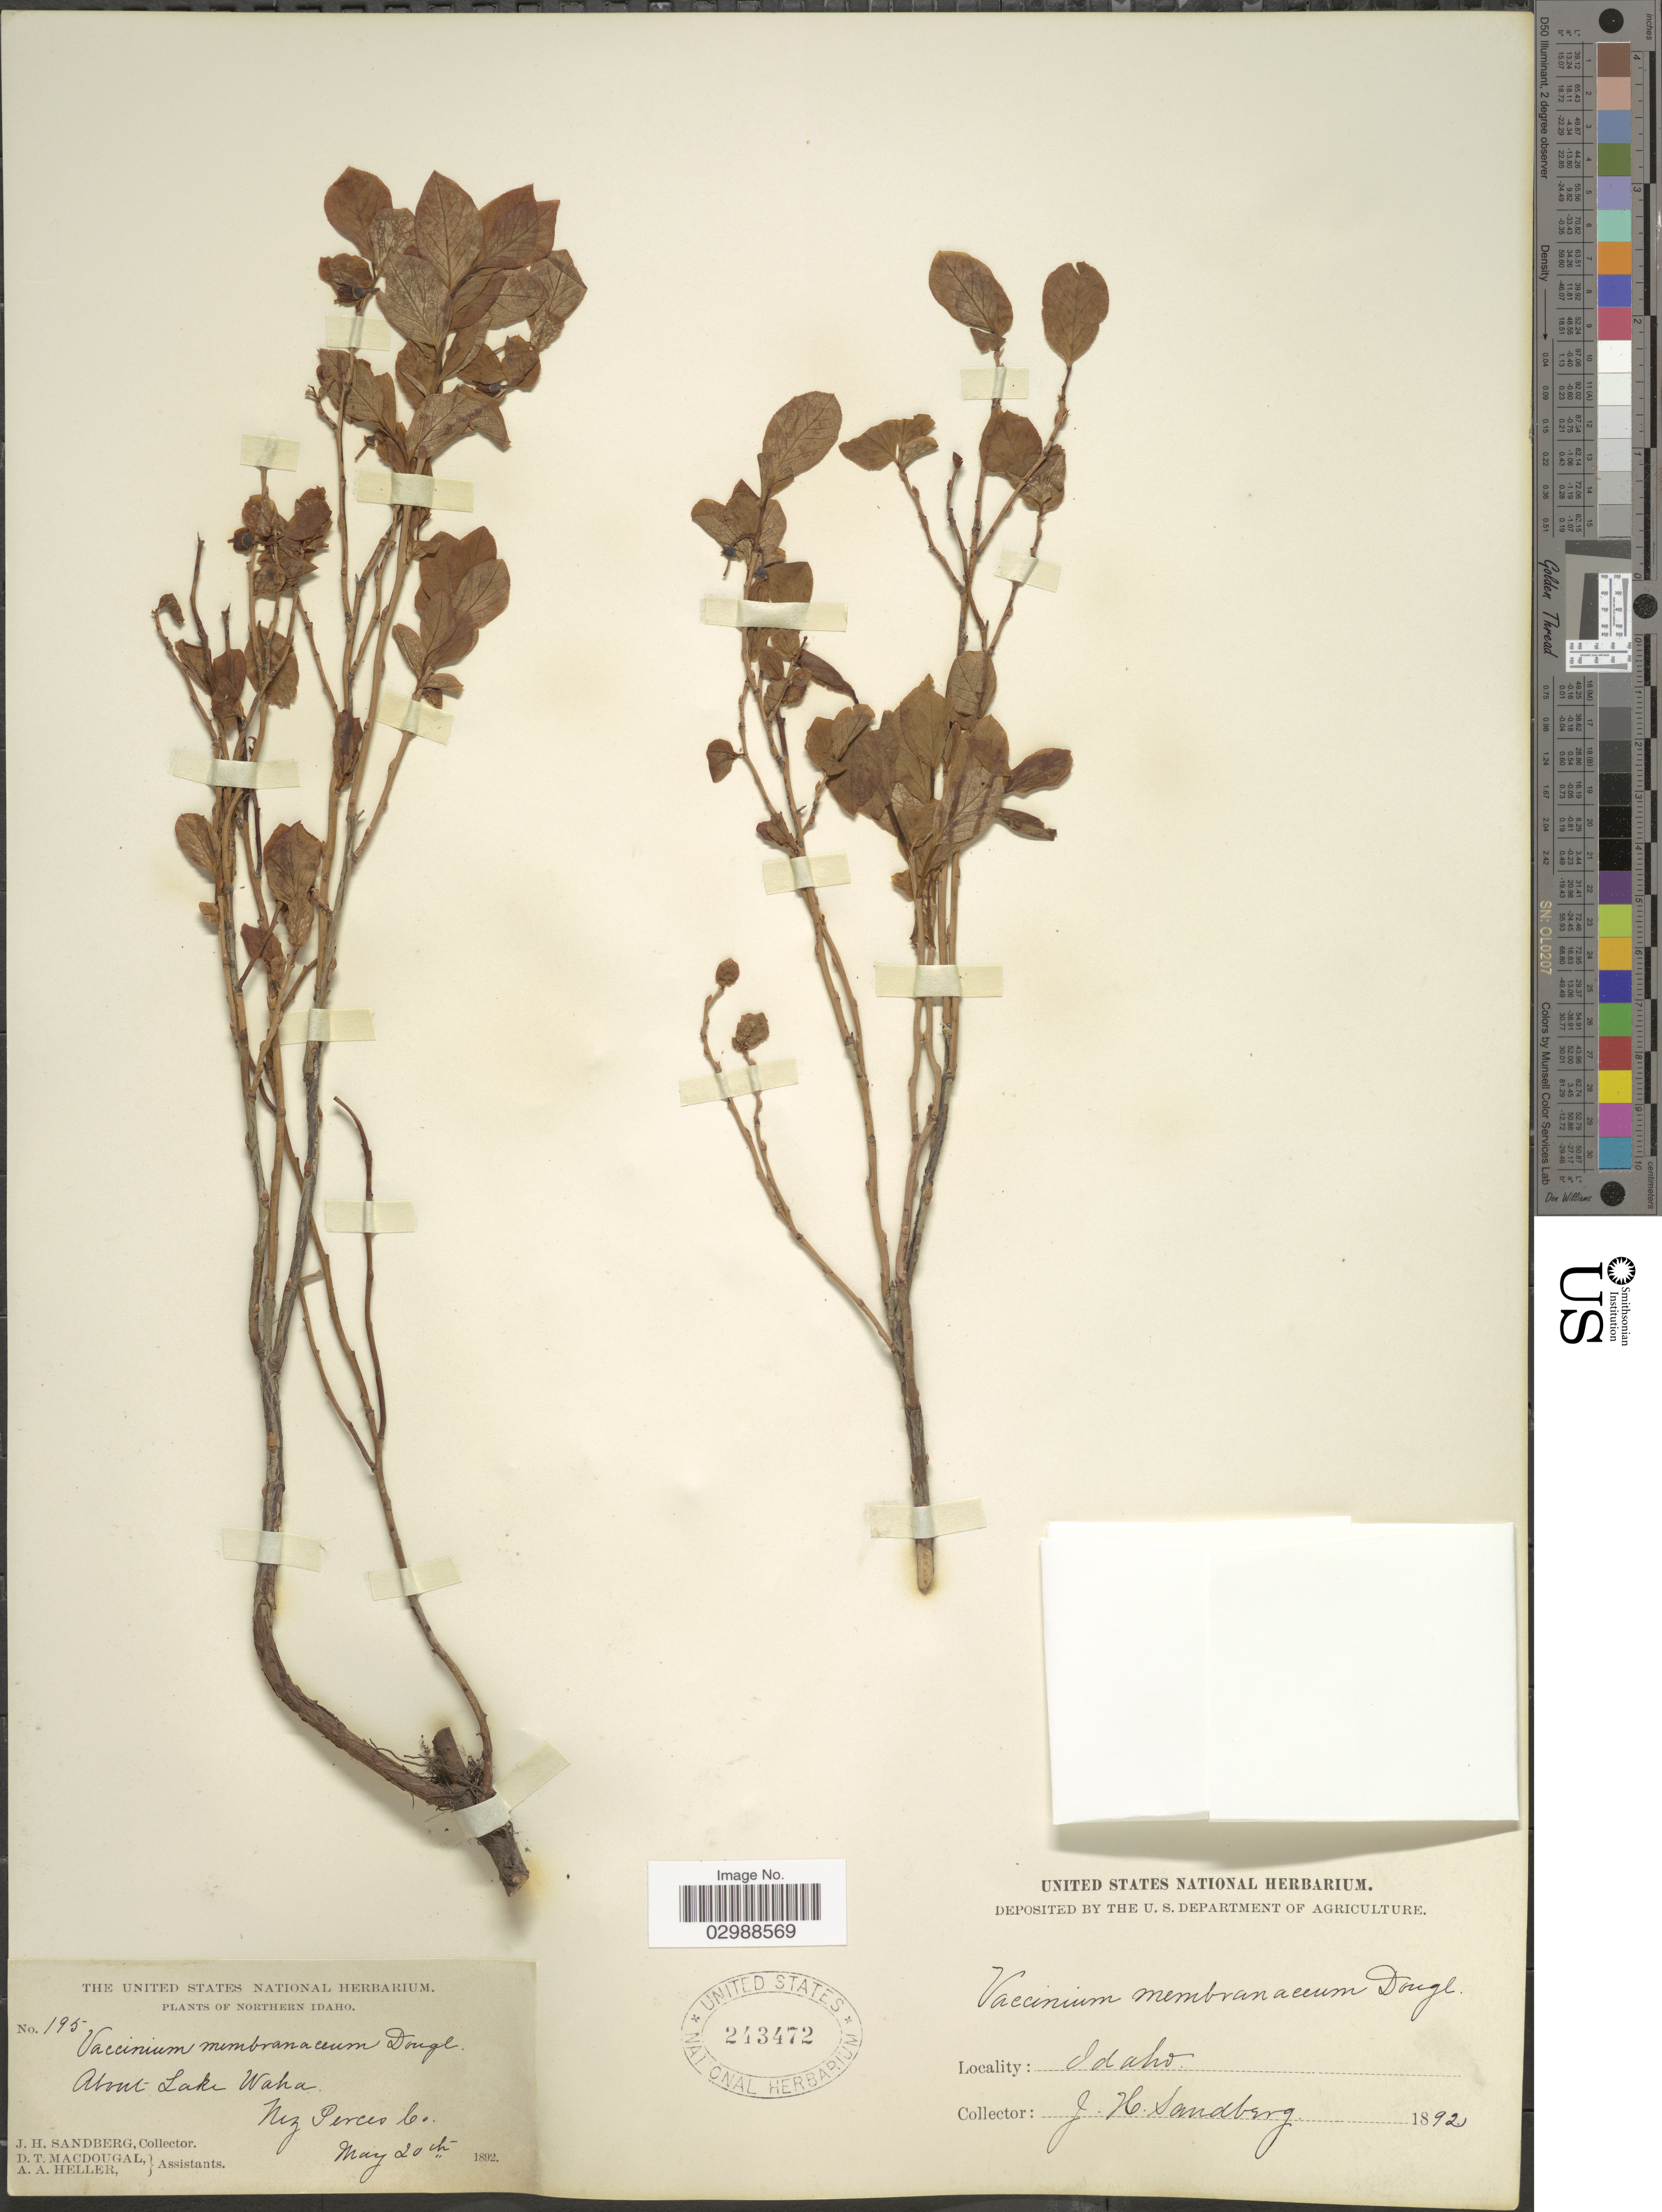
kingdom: Plantae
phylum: Tracheophyta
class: Magnoliopsida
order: Ericales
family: Ericaceae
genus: Vaccinium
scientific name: Vaccinium membranaceum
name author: Douglas ex Torr.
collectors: J. H. Sandberg, D. T. MacDougal & A. A. Heller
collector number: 195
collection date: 1892-05-20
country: United States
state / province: Idaho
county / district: Nez Perce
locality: About Lake Waha, Nez Perces Co., Northern Idaho.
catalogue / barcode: US 243472